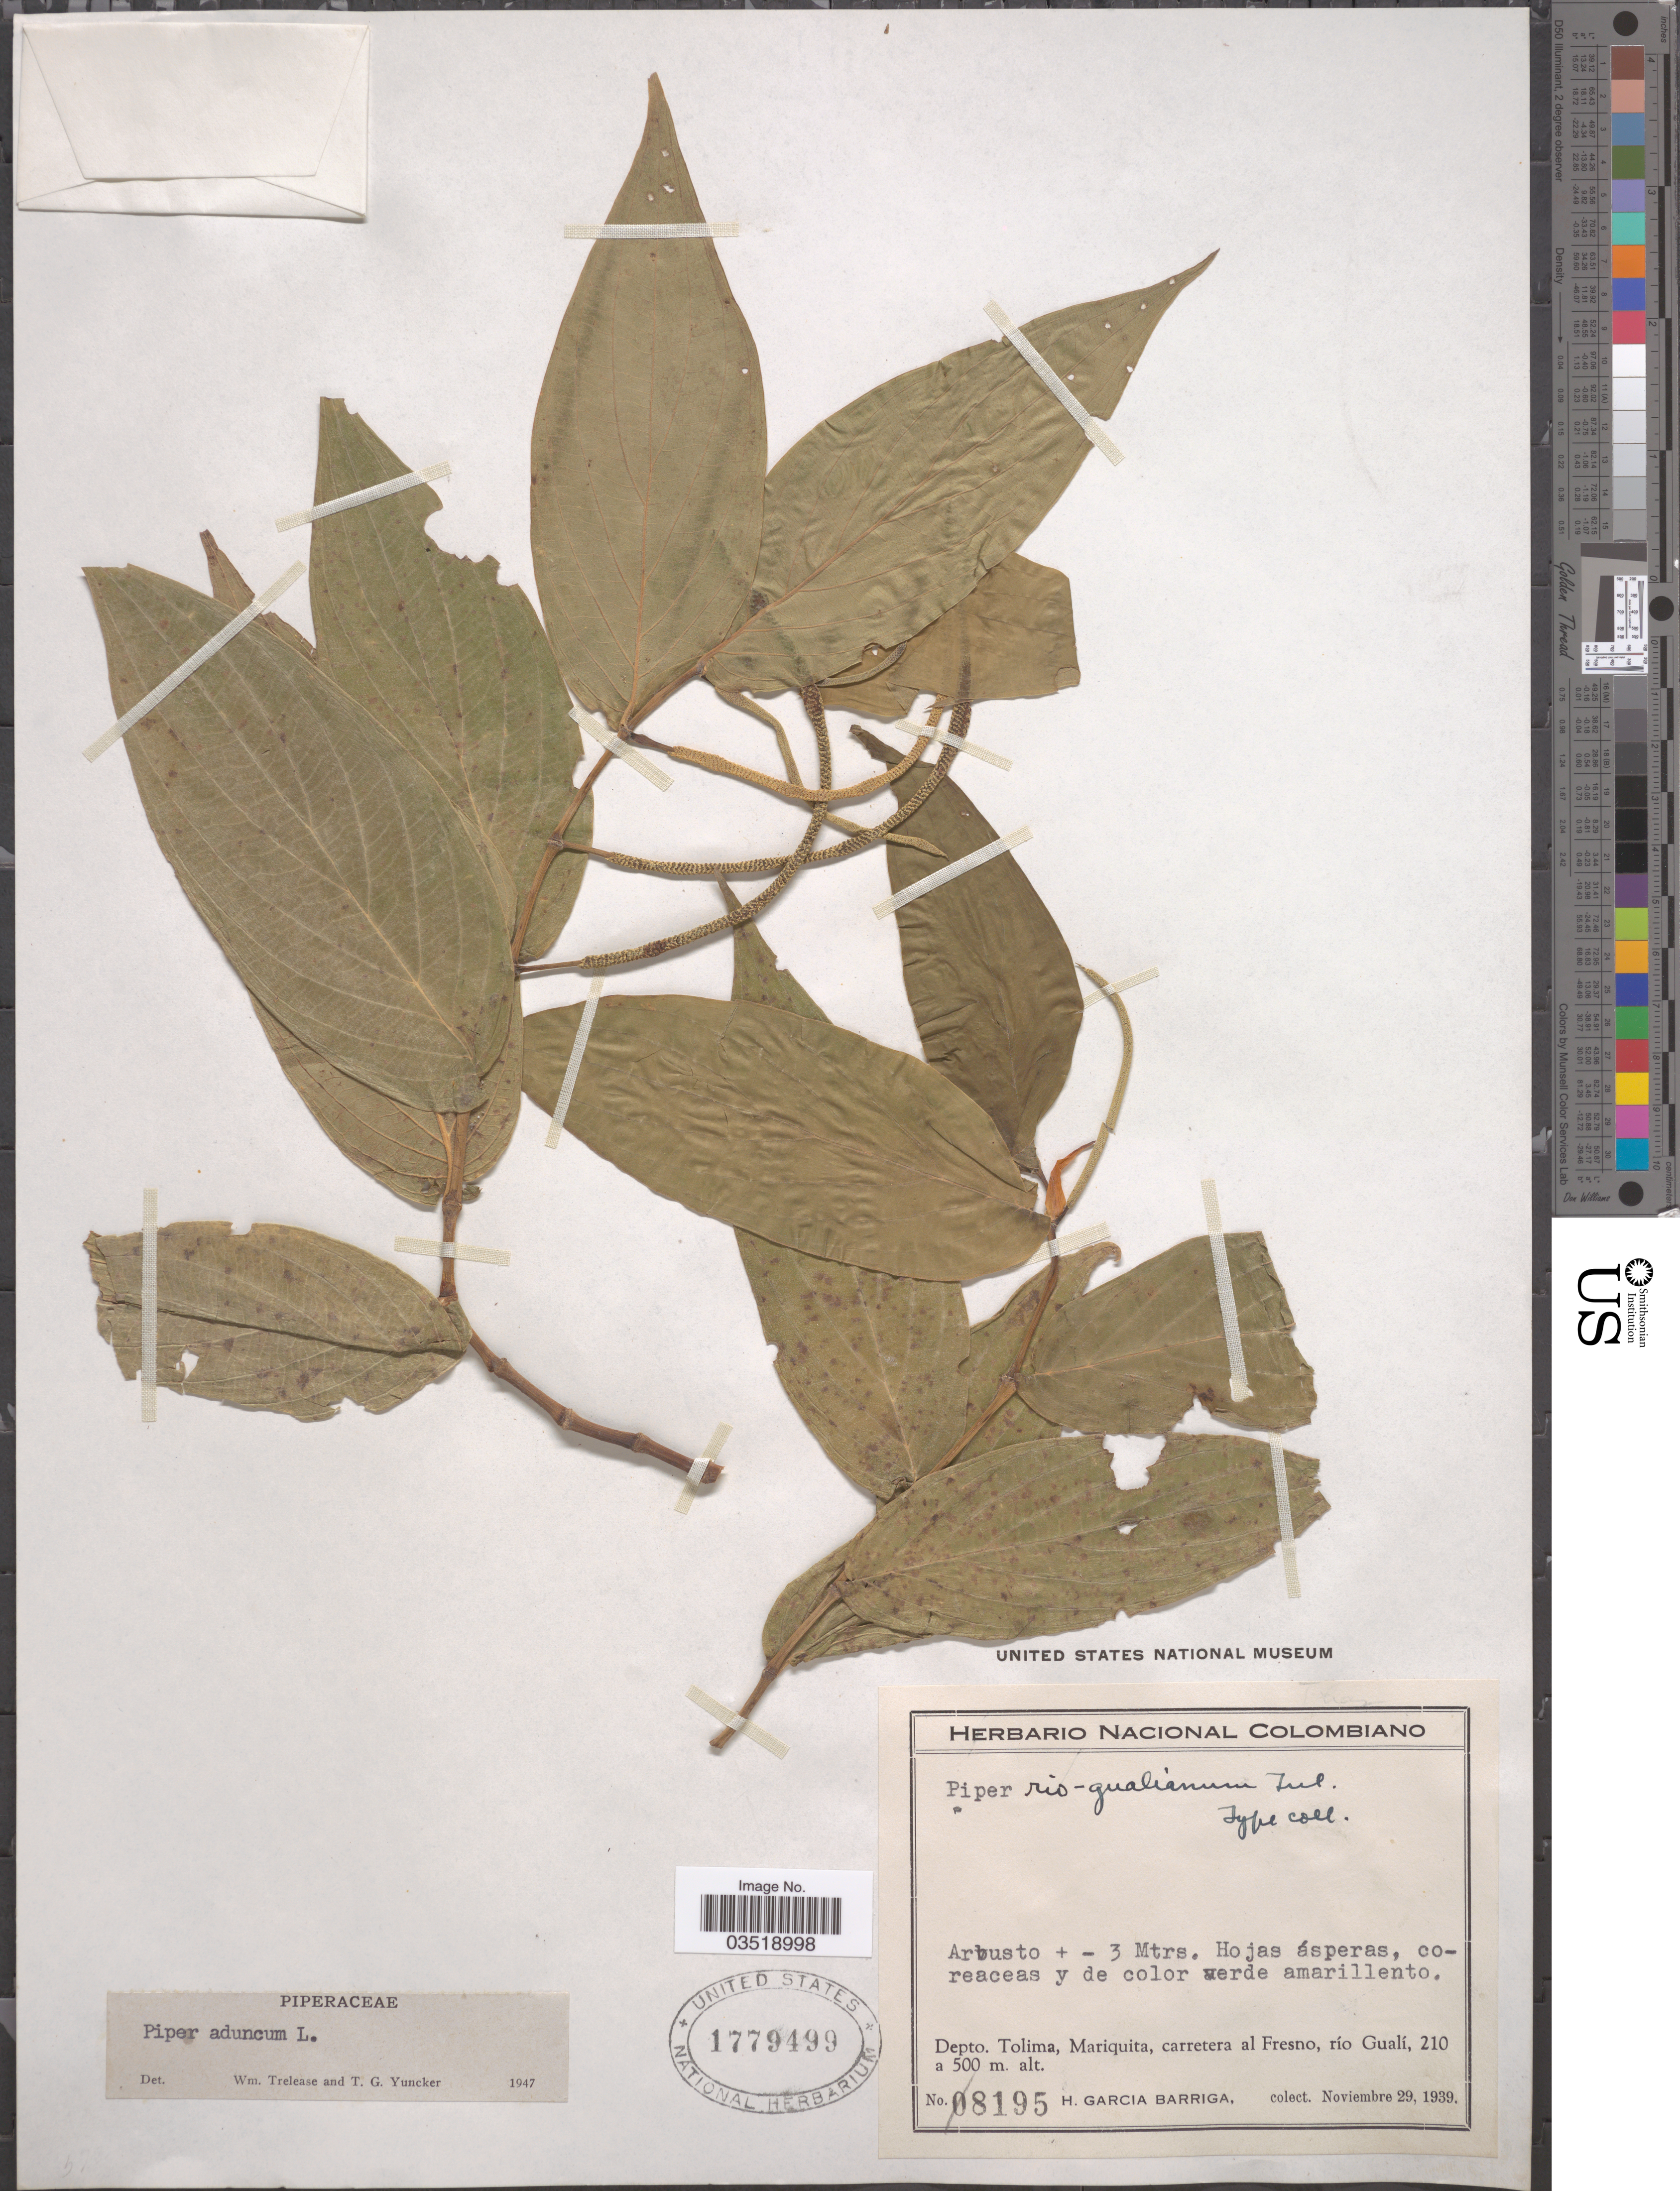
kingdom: Plantae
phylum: Tracheophyta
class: Magnoliopsida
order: Piperales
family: Piperaceae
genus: Piper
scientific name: Piper aduncum var. aduncum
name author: L.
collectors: H. García Barriga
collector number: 8195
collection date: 1939-11-29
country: Colombia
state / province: Tolima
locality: Depto. Tolima, Mariquita, carretera al Fresno, río Gualí.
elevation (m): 210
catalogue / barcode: US 1779499